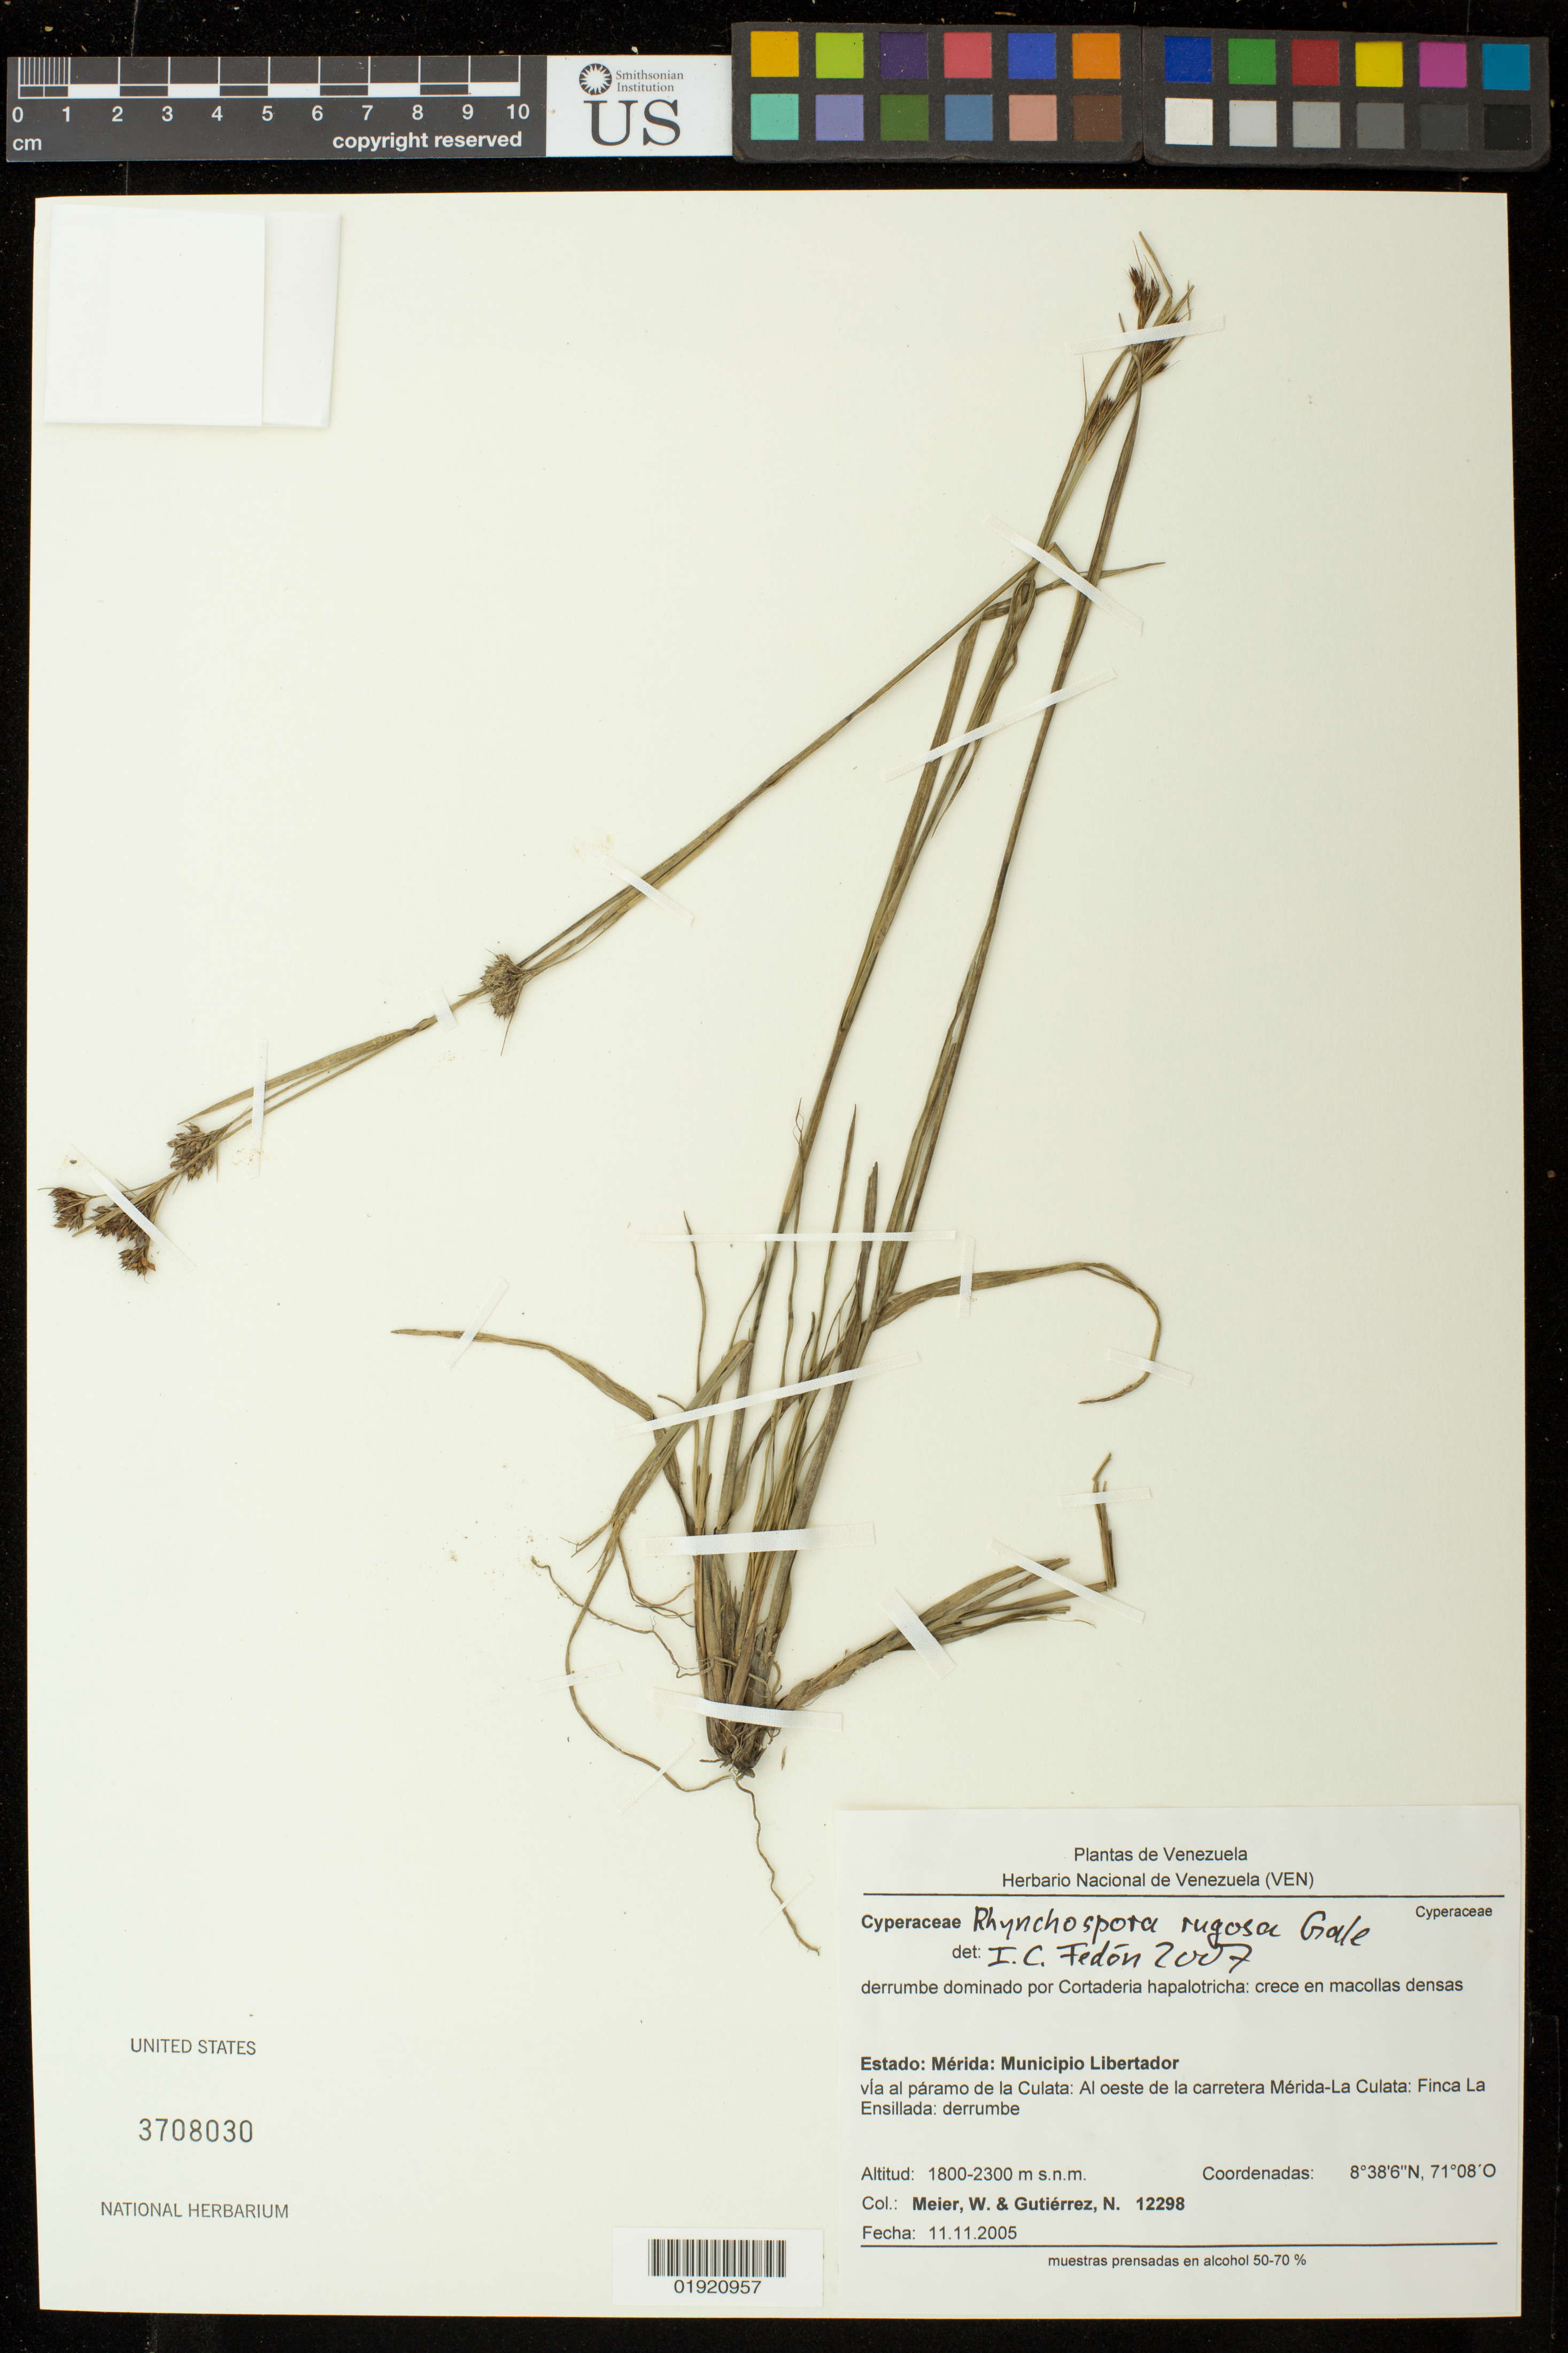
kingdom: Plantae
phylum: Tracheophyta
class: Liliopsida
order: Poales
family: Cyperaceae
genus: Rhynchospora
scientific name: Rhynchospora rugosa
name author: (Vahl) Gale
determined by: Fedon, I. C.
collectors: W. Meier & N. Gutierrez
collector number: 12298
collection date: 2005-11-11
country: Venezuela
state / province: Mérida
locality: Estado: Merida: Municipio Libertador. via al paramo de la Culata: Al oeste de la carretera Merida-La Culata: Finca La Ensillada: derrumbe.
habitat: Derrumbe dominado por Cortaderia hapalotricha: crece en macollas densas.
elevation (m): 1800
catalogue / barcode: US 3708030